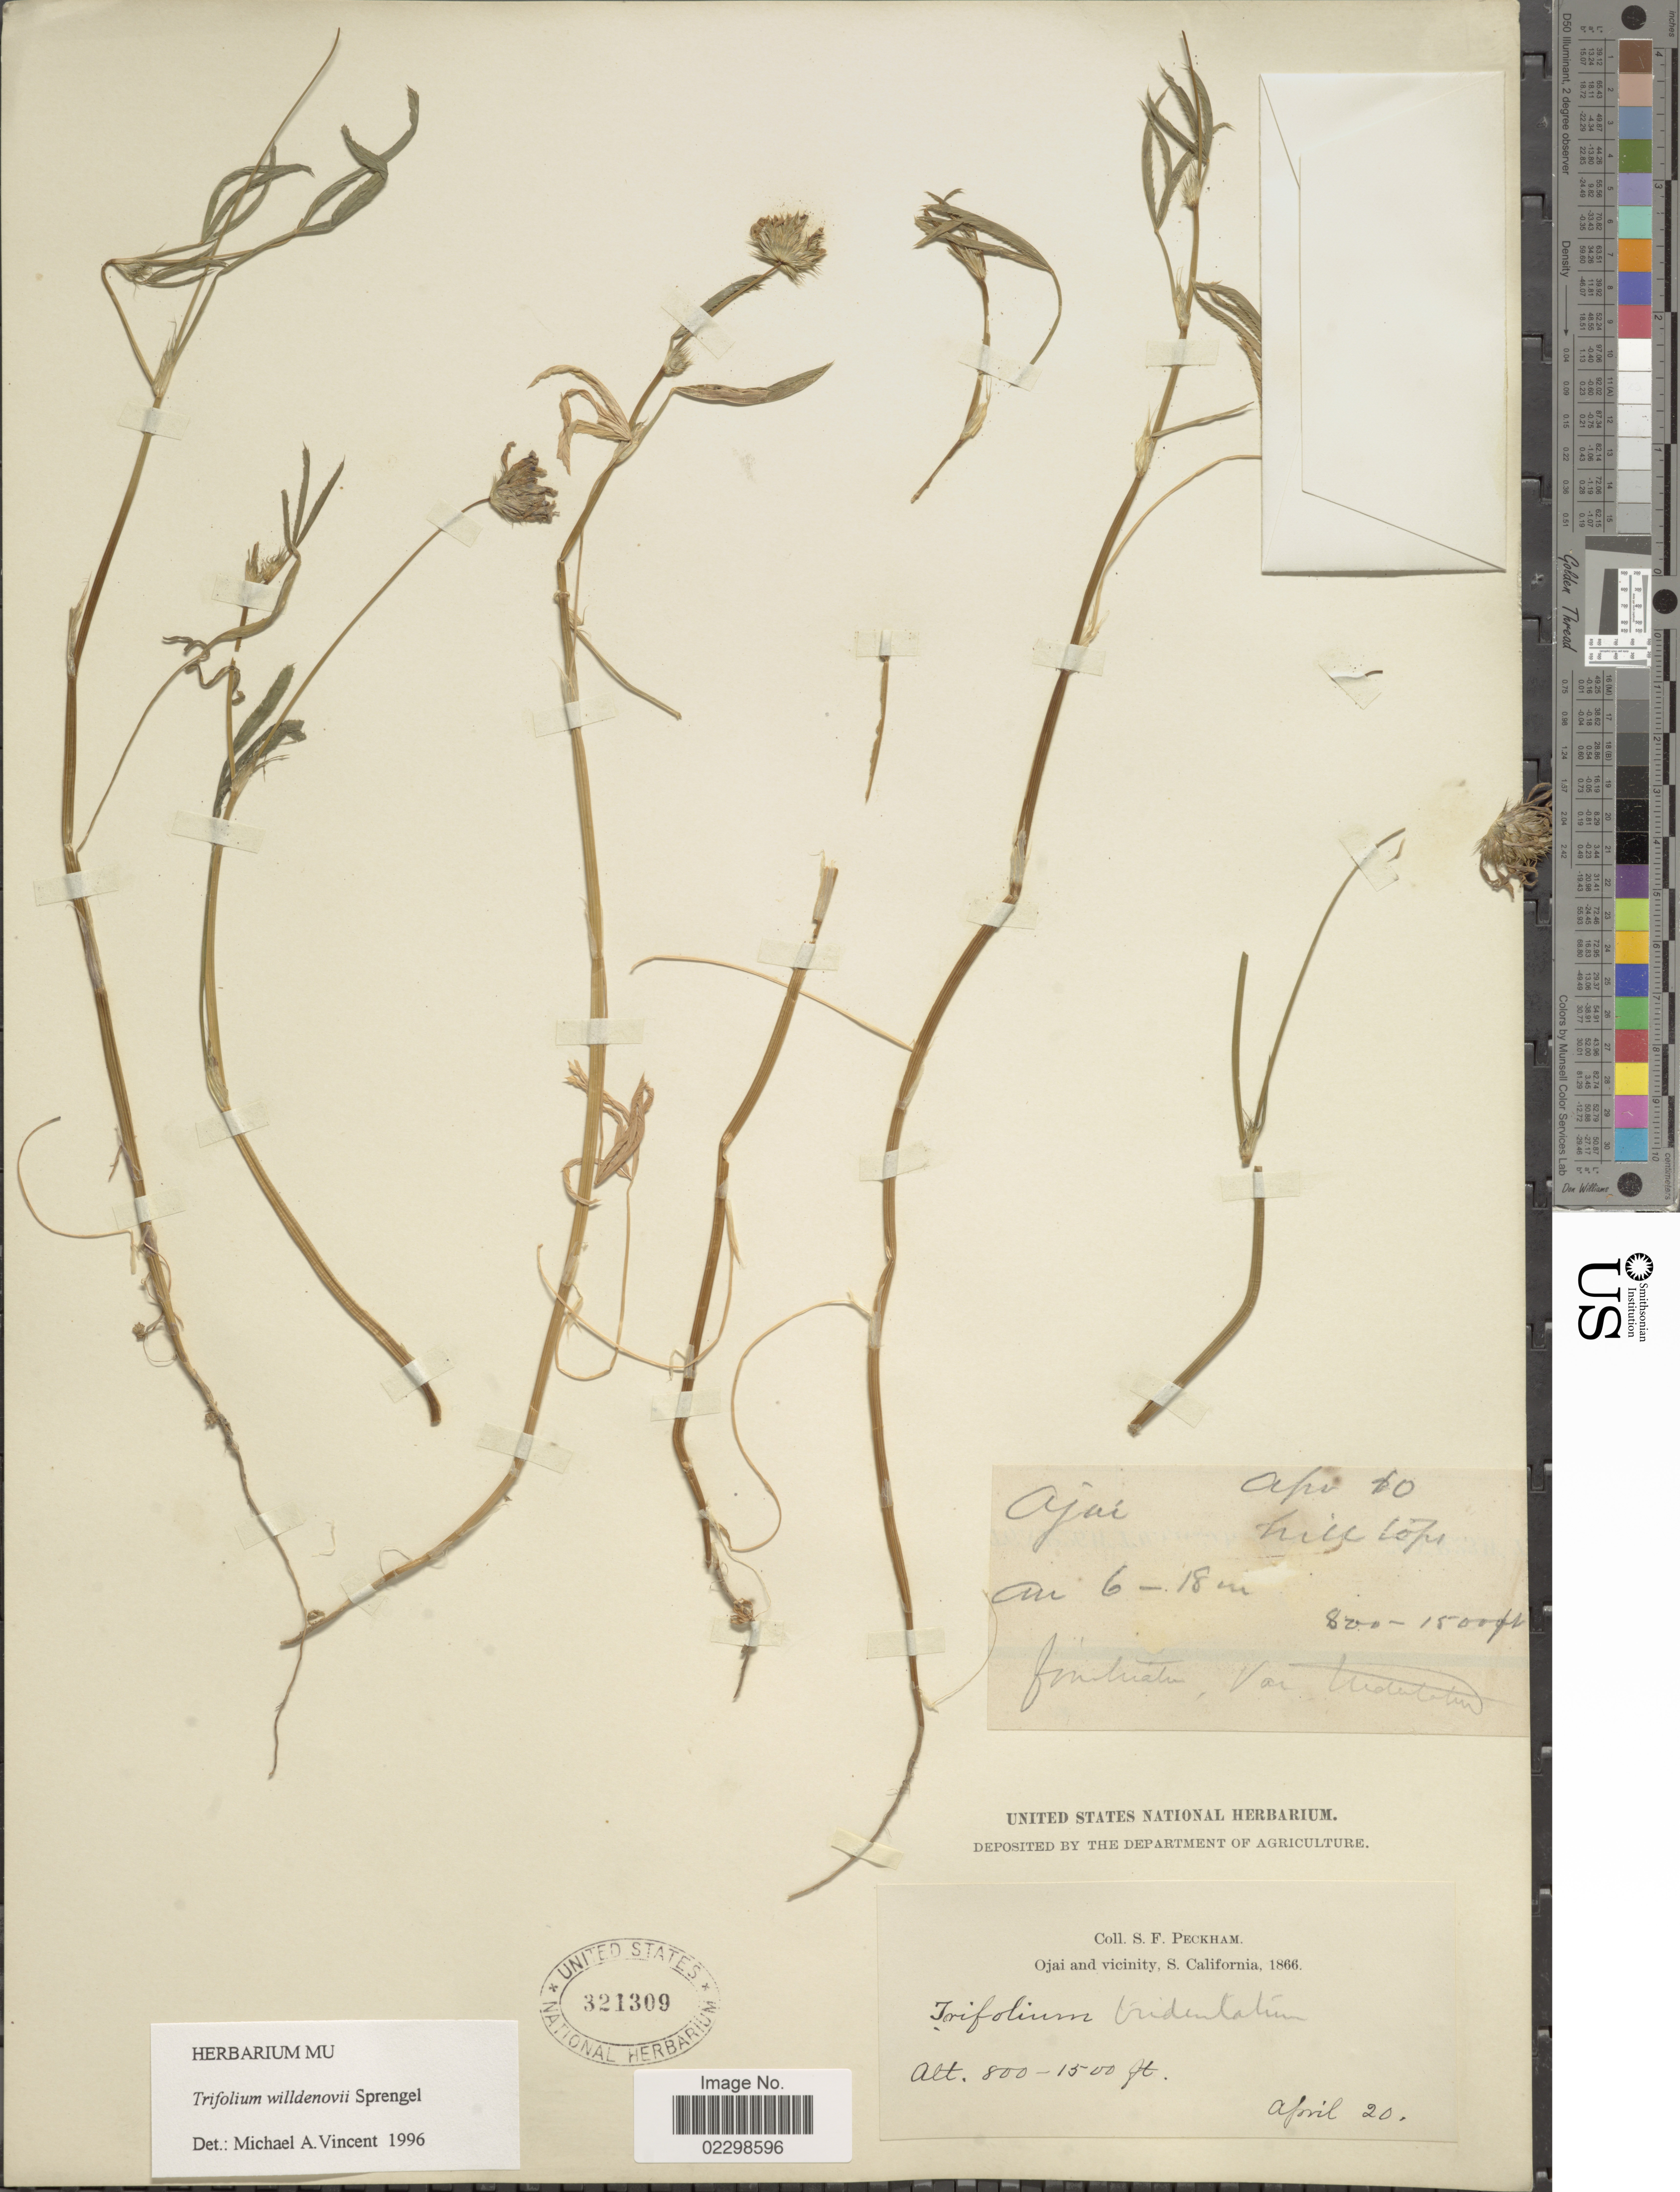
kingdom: Plantae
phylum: Tracheophyta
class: Magnoliopsida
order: Fabales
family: Fabaceae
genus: Trifolium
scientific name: Trifolium willdenovii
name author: Spreng.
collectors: S. Peckham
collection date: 1866-04-20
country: United States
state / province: California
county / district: Ventura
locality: Ojai and Vicinity, S. California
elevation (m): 244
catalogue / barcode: US 321309